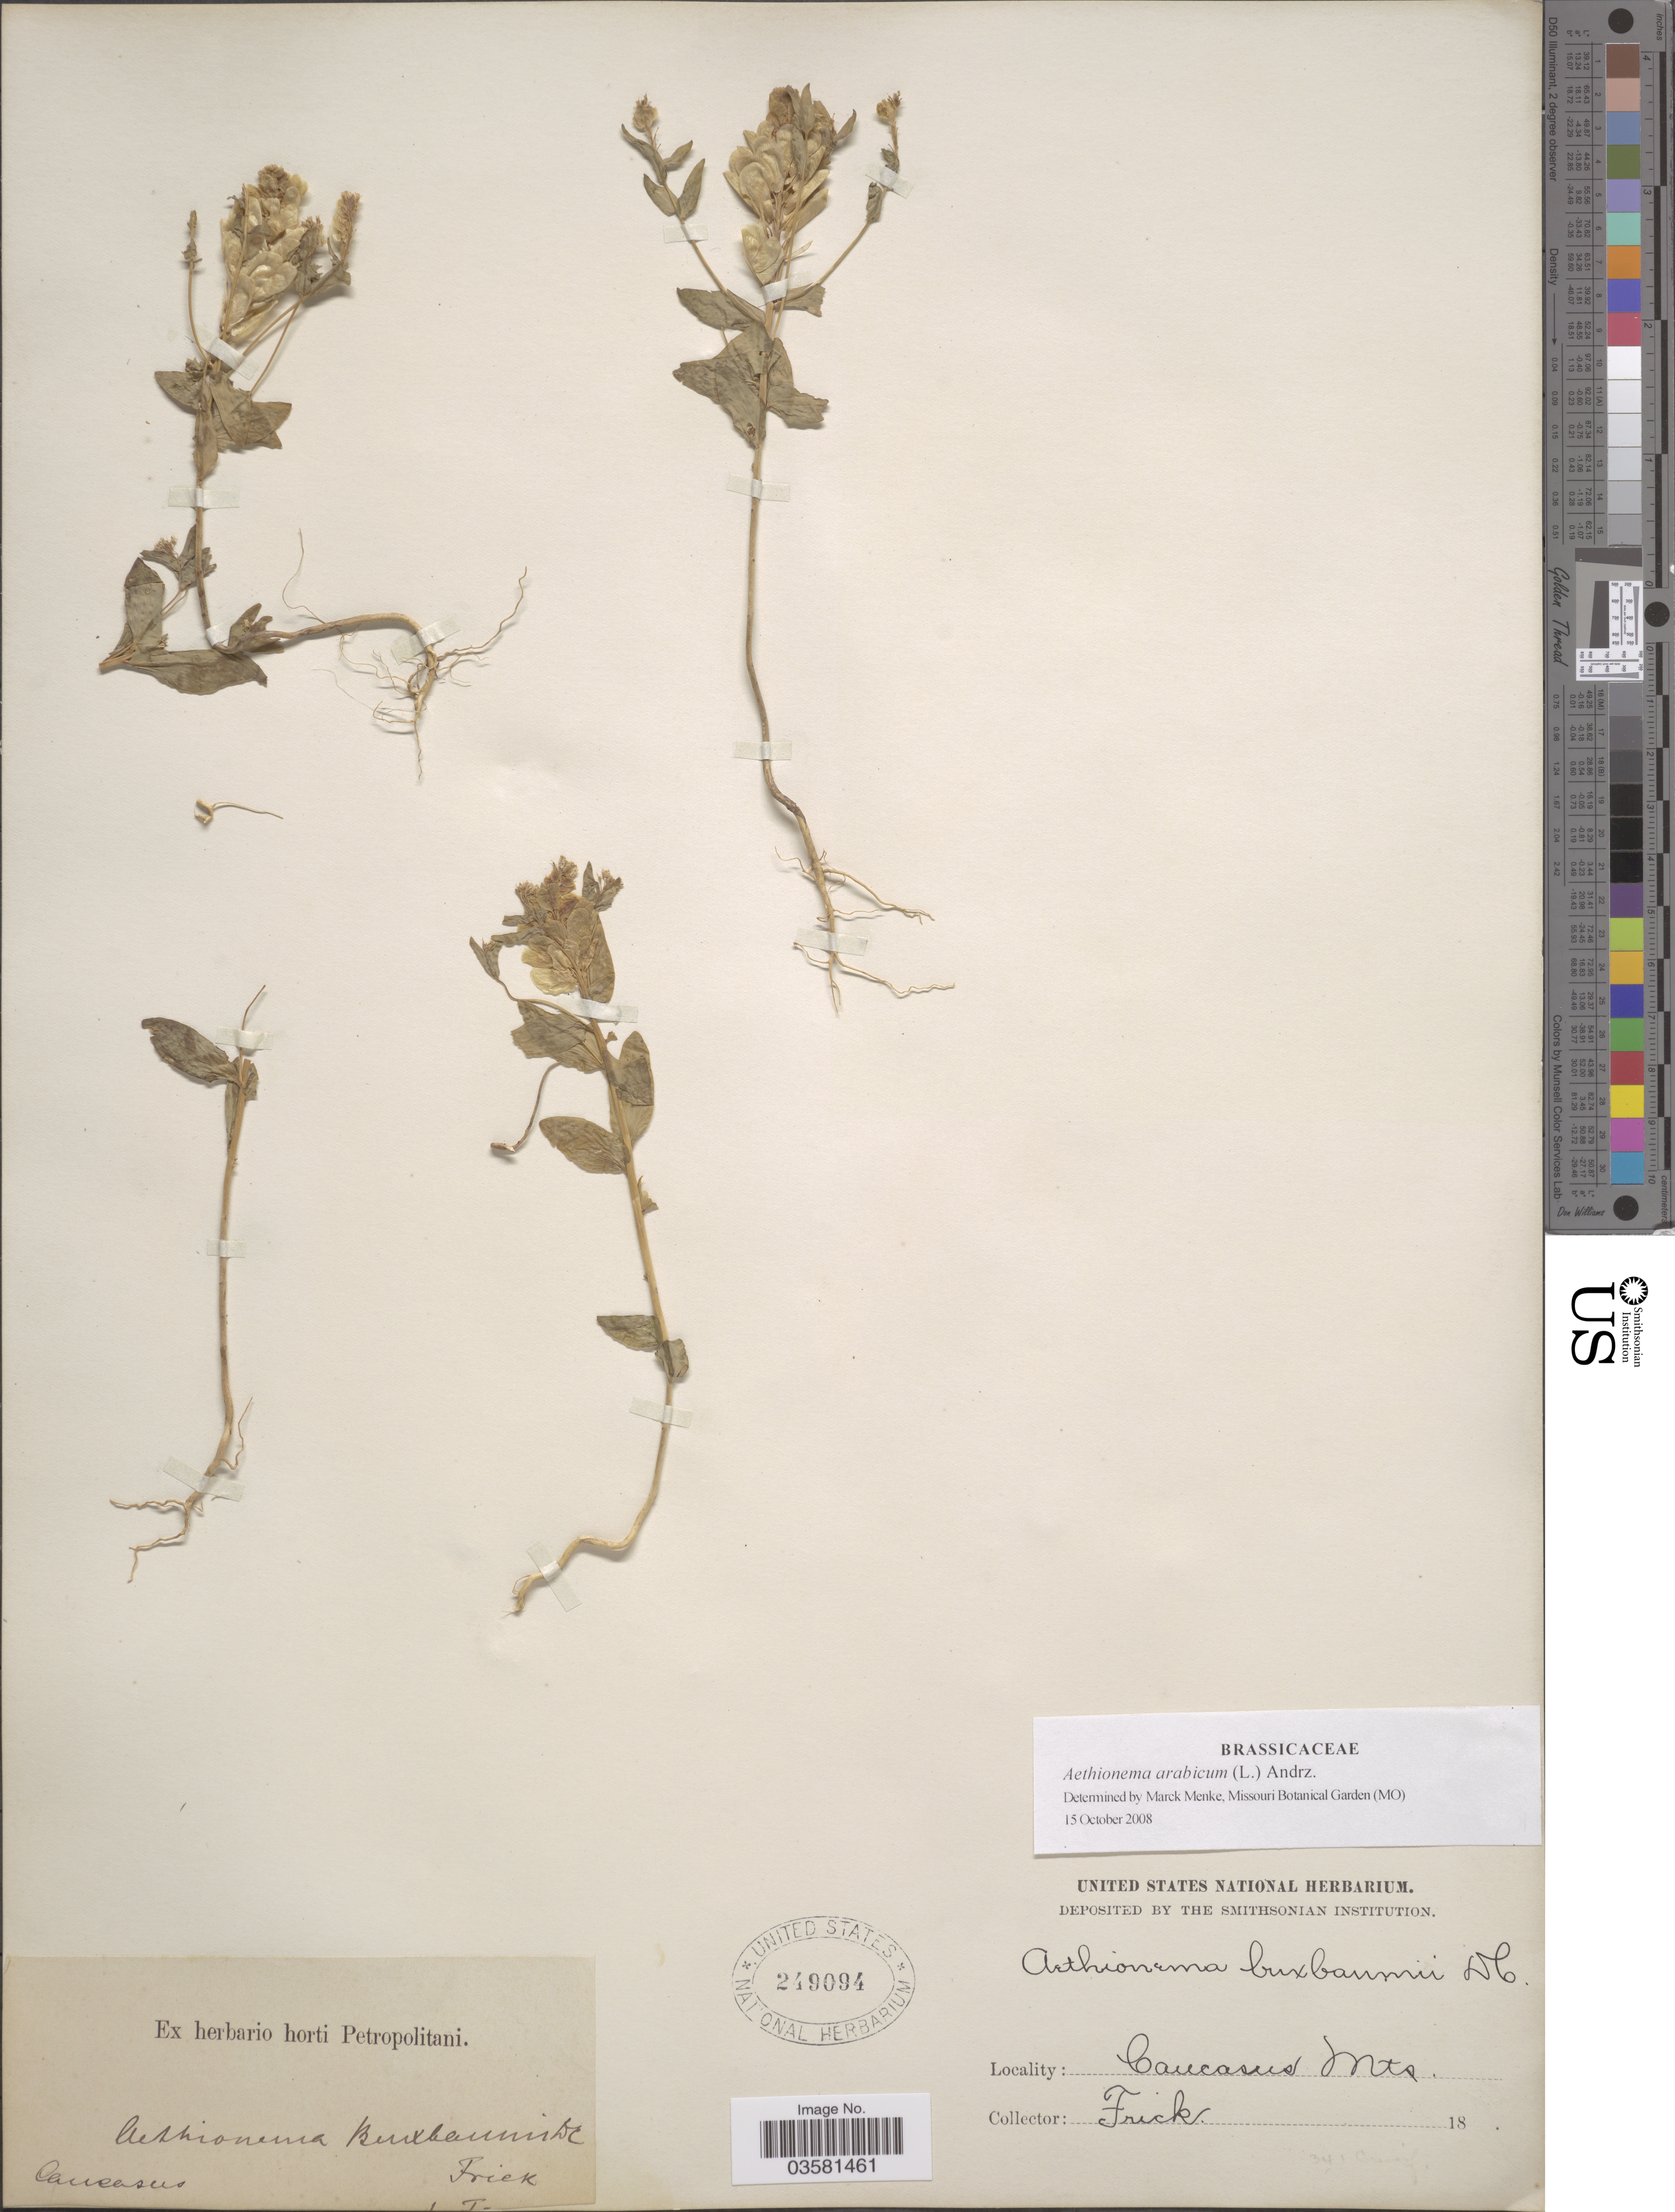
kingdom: Plantae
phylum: Tracheophyta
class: Magnoliopsida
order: Brassicales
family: Brassicaceae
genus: Aethionema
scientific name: Aethionema arabicum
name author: (L.) Andrz. ex DC.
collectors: Frick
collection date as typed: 18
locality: Caucasus Mts. Caucasus.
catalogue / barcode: US 249094